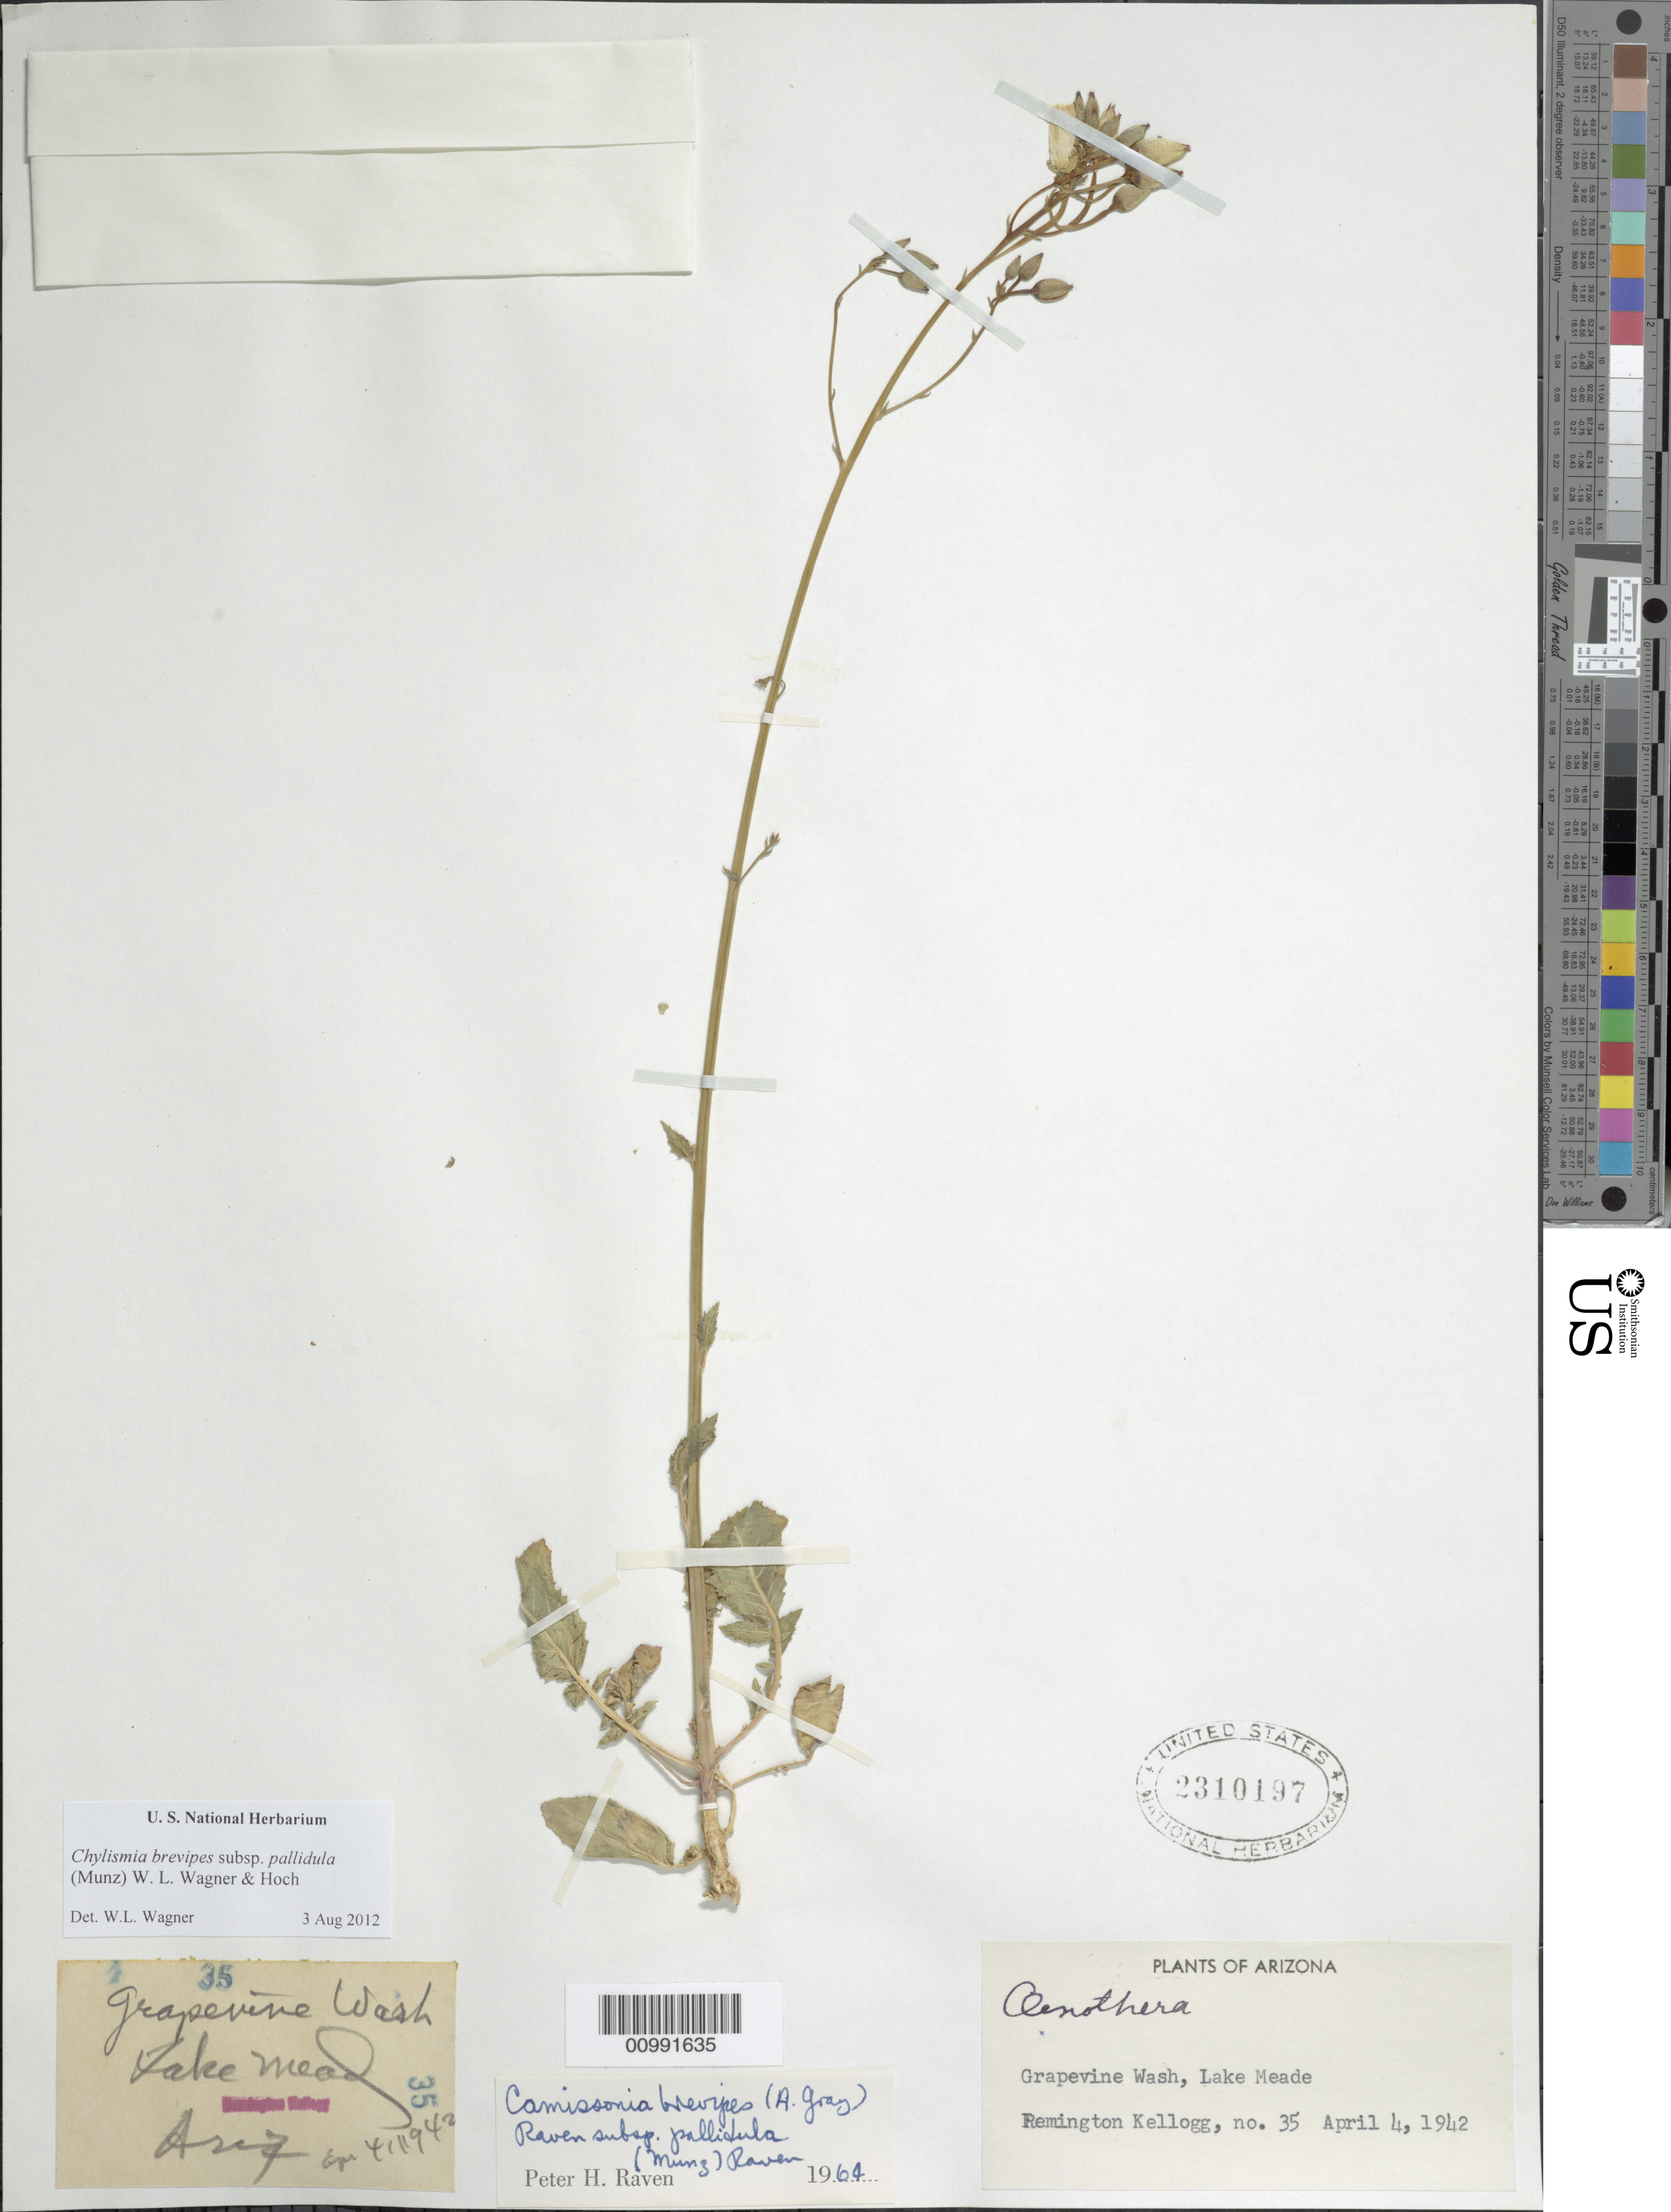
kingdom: Plantae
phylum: Tracheophyta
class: Magnoliopsida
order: Myrtales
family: Onagraceae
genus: Chylismia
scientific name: Chylismia brevipes subsp. pallidula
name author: (Munz) W.L. Wagner & Hoch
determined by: Wagner, W. L., (BOT), Smithsonian Institution - National Museum of Natural History (UNITED STATES)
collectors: A. Kellogg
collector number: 35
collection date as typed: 04 Apr 1942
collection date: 1942-04-04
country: United States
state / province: Arizona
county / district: Mohave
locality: Grapevine Wash, Lake Meade.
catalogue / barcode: US 2310197